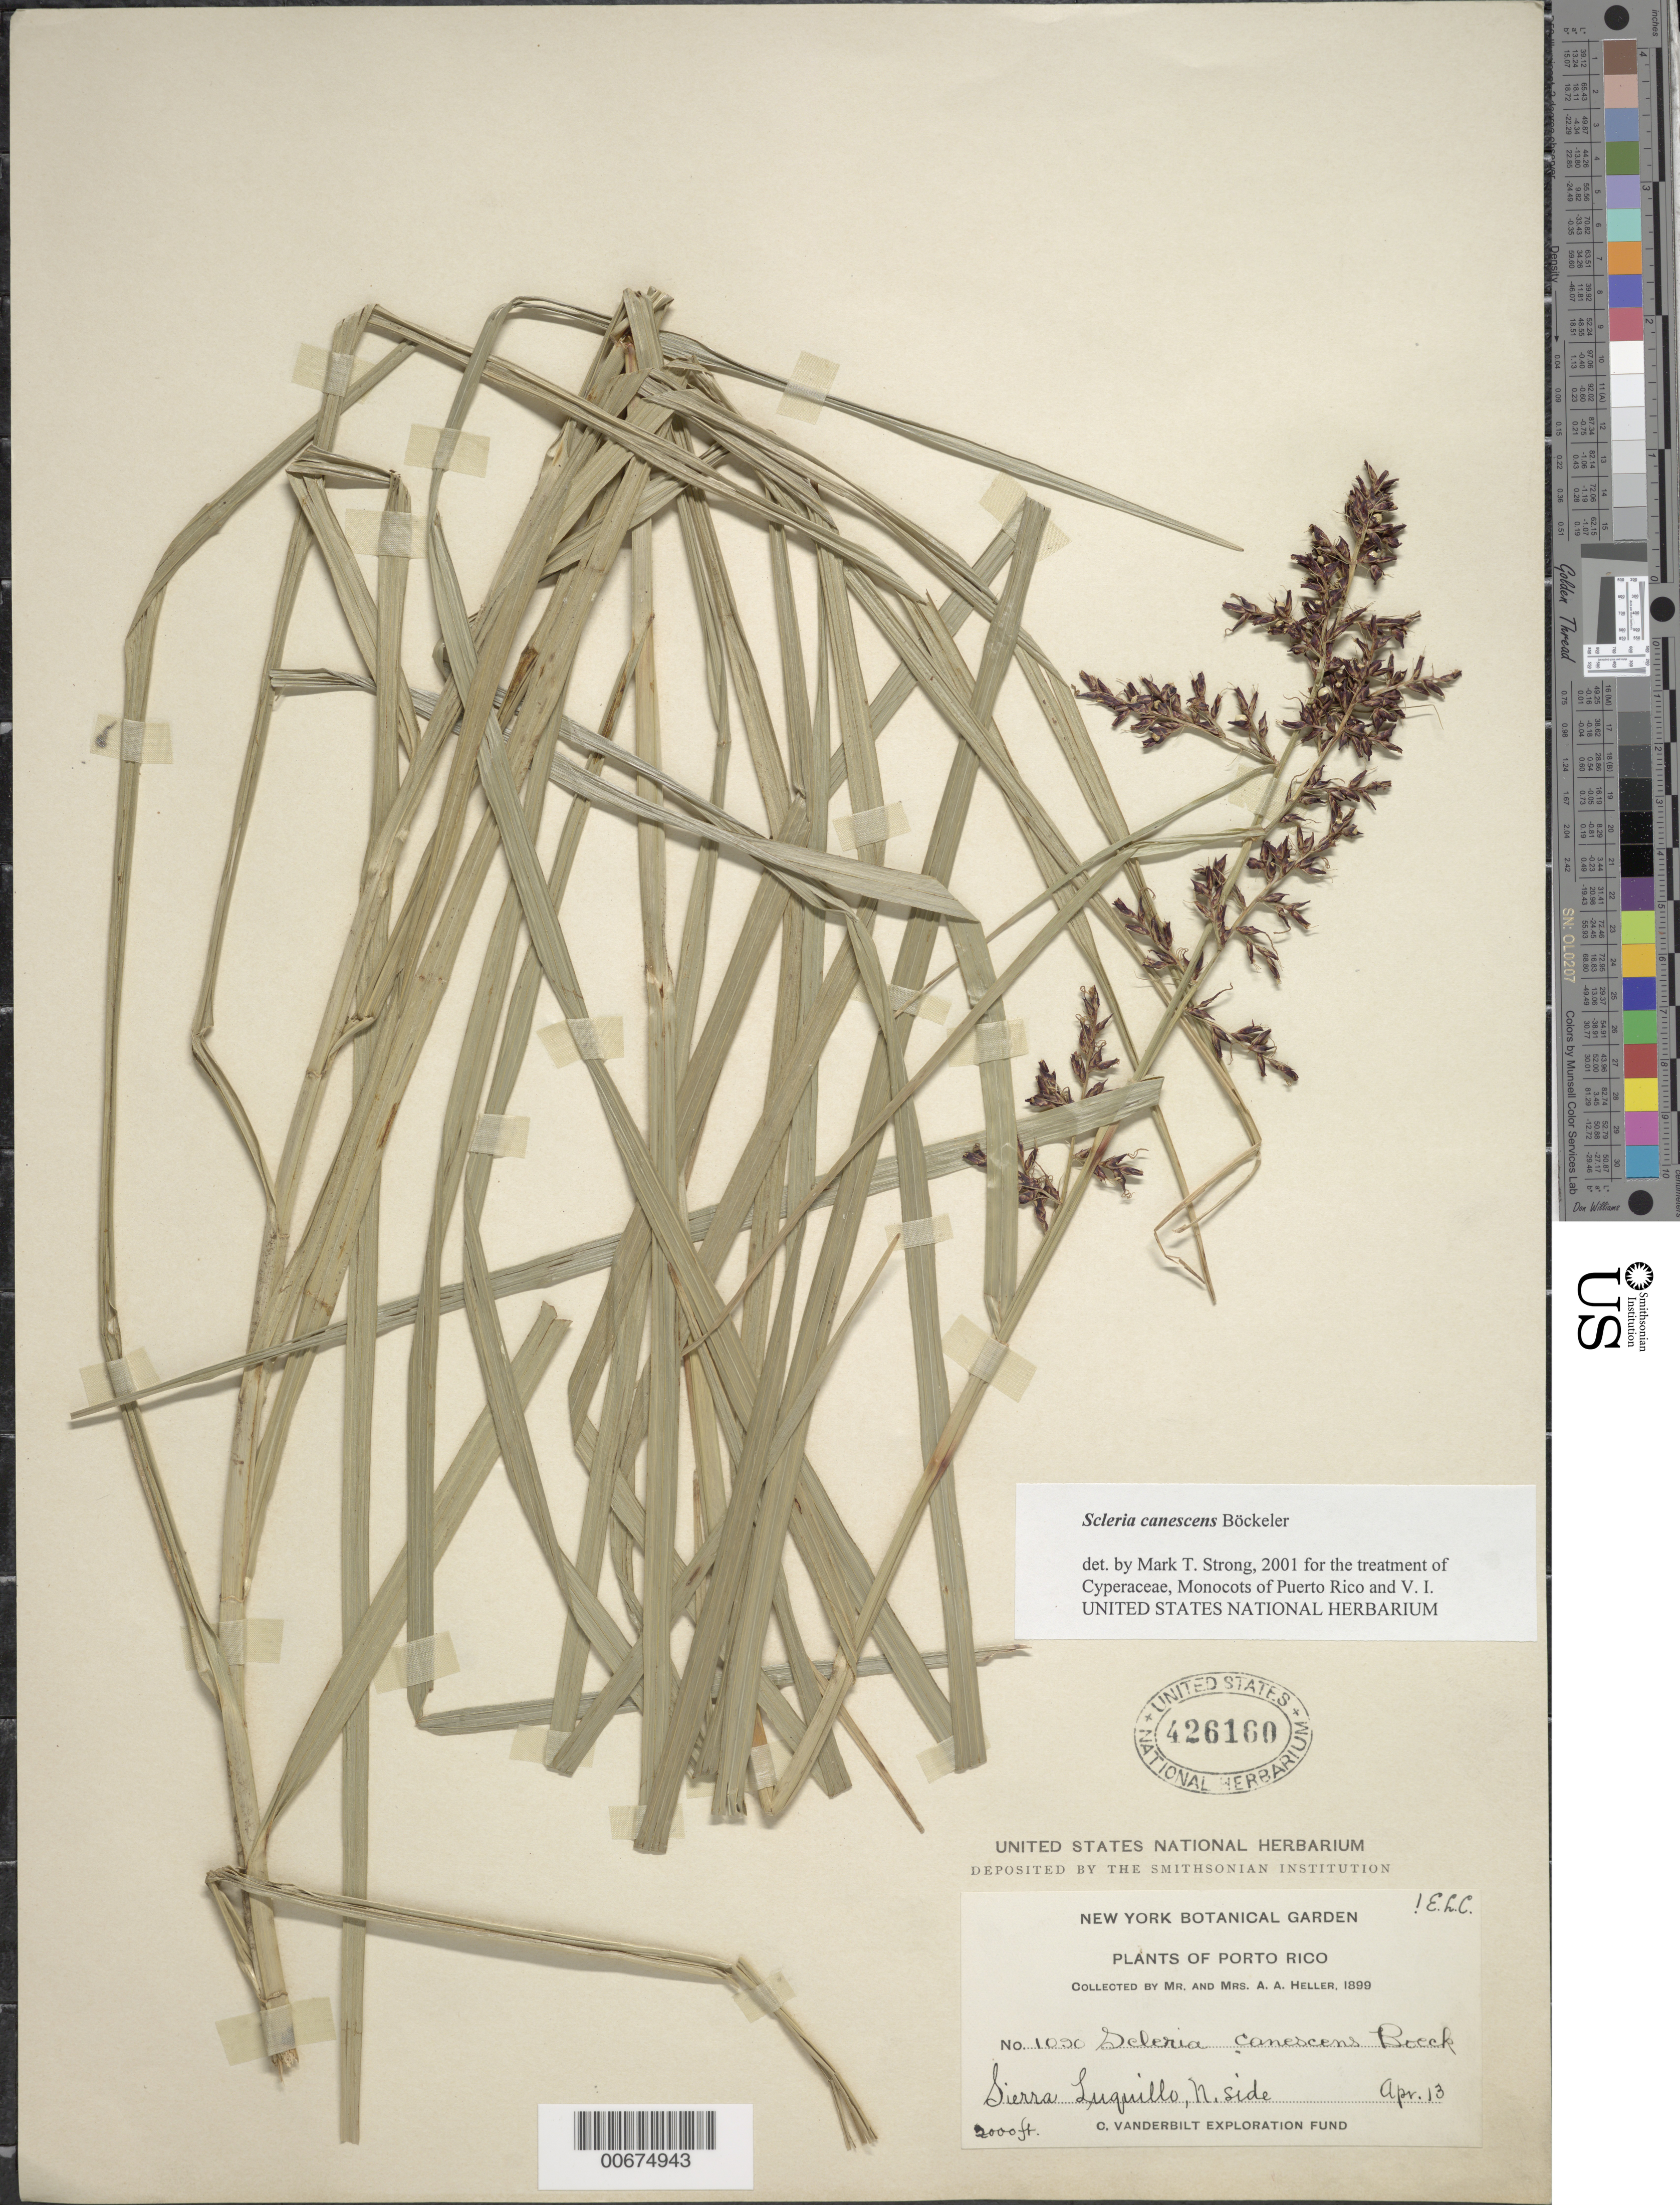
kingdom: Plantae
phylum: Tracheophyta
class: Liliopsida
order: Poales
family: Cyperaceae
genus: Scleria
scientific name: Scleria canescens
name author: Boeckeler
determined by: Strong, M. T., (US), Smithsonian Institution - National Museum of Natural History (UNITED STATES)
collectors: A. A. Heller & E. G. Heller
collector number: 1090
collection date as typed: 13 Apr 1899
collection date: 1899-04-13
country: Puerto Rico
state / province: Luquillo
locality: N side Luquillo Mts.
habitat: wet woods.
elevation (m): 610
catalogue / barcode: US 426160